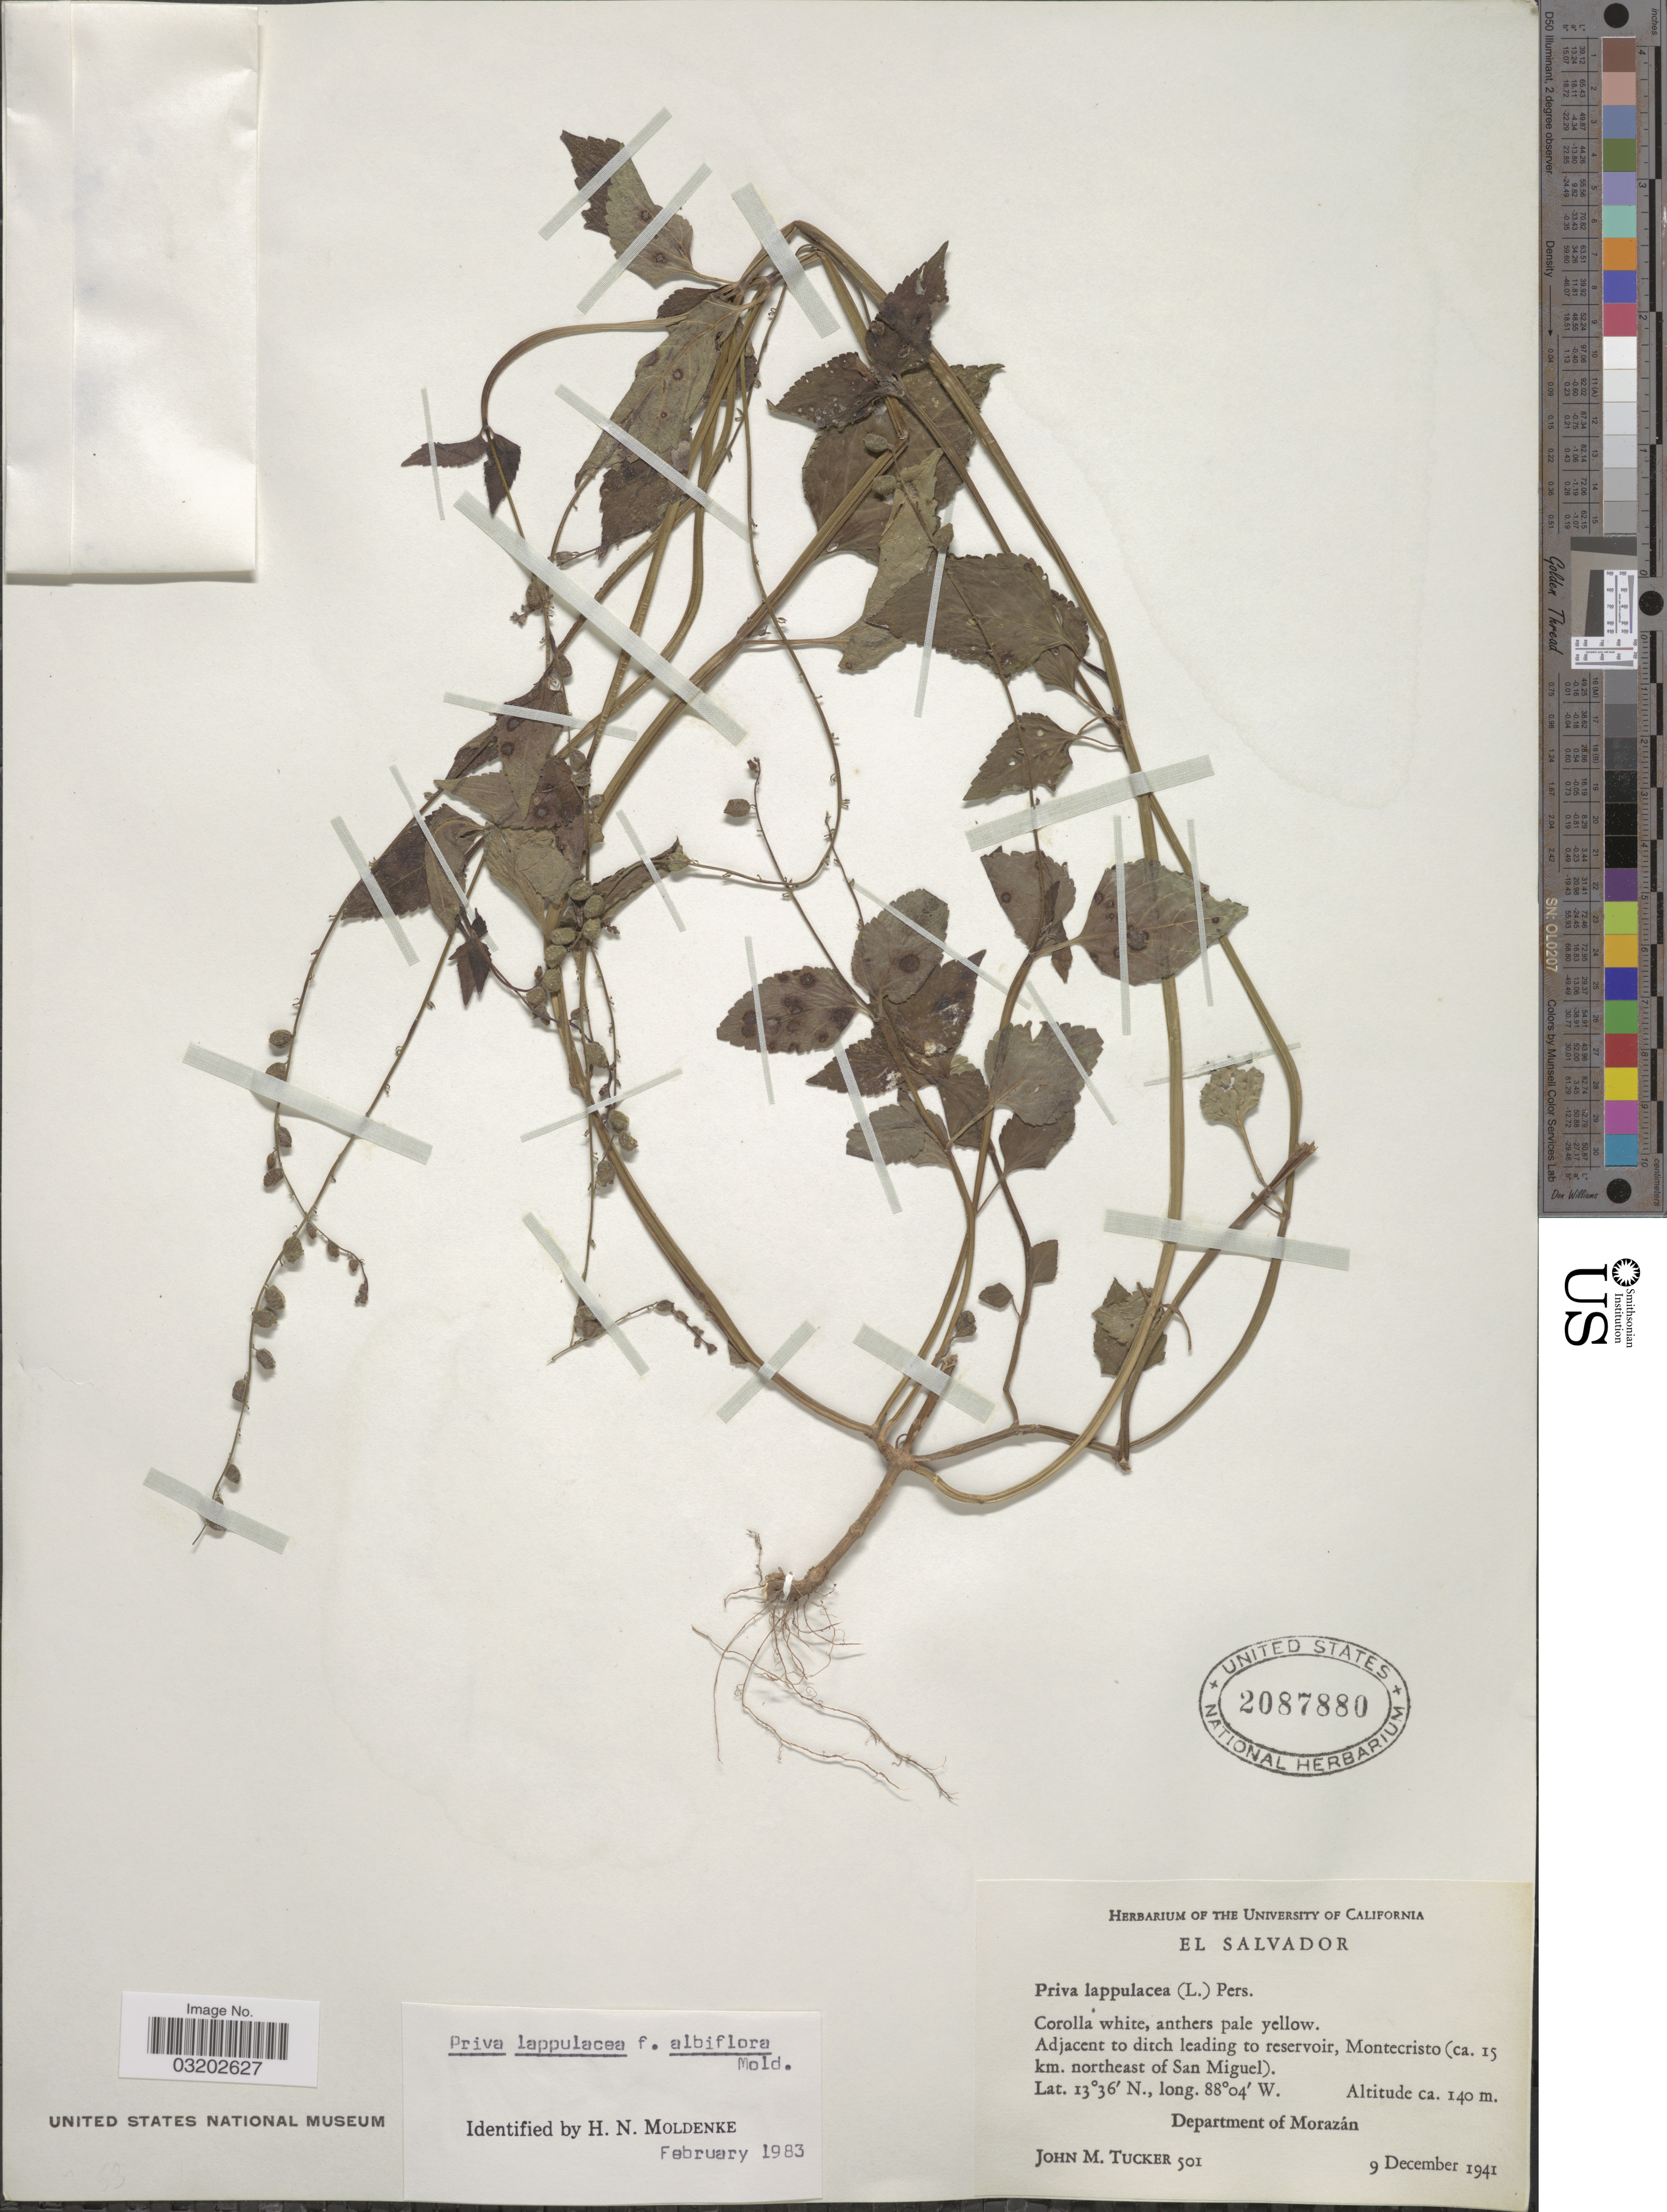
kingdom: Plantae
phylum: Tracheophyta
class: Magnoliopsida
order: Lamiales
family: Verbenaceae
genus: Priva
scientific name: Priva lappulacea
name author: (L.) Pers.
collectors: J. M. Tucker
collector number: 501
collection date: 1941-12-09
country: El Salvador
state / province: Morazan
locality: Adjacent to ditch leading to reservoir, Montecristo (ca. 15 km. northeast of San Miguel), Department of Morazán.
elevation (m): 140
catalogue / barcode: US 2087880